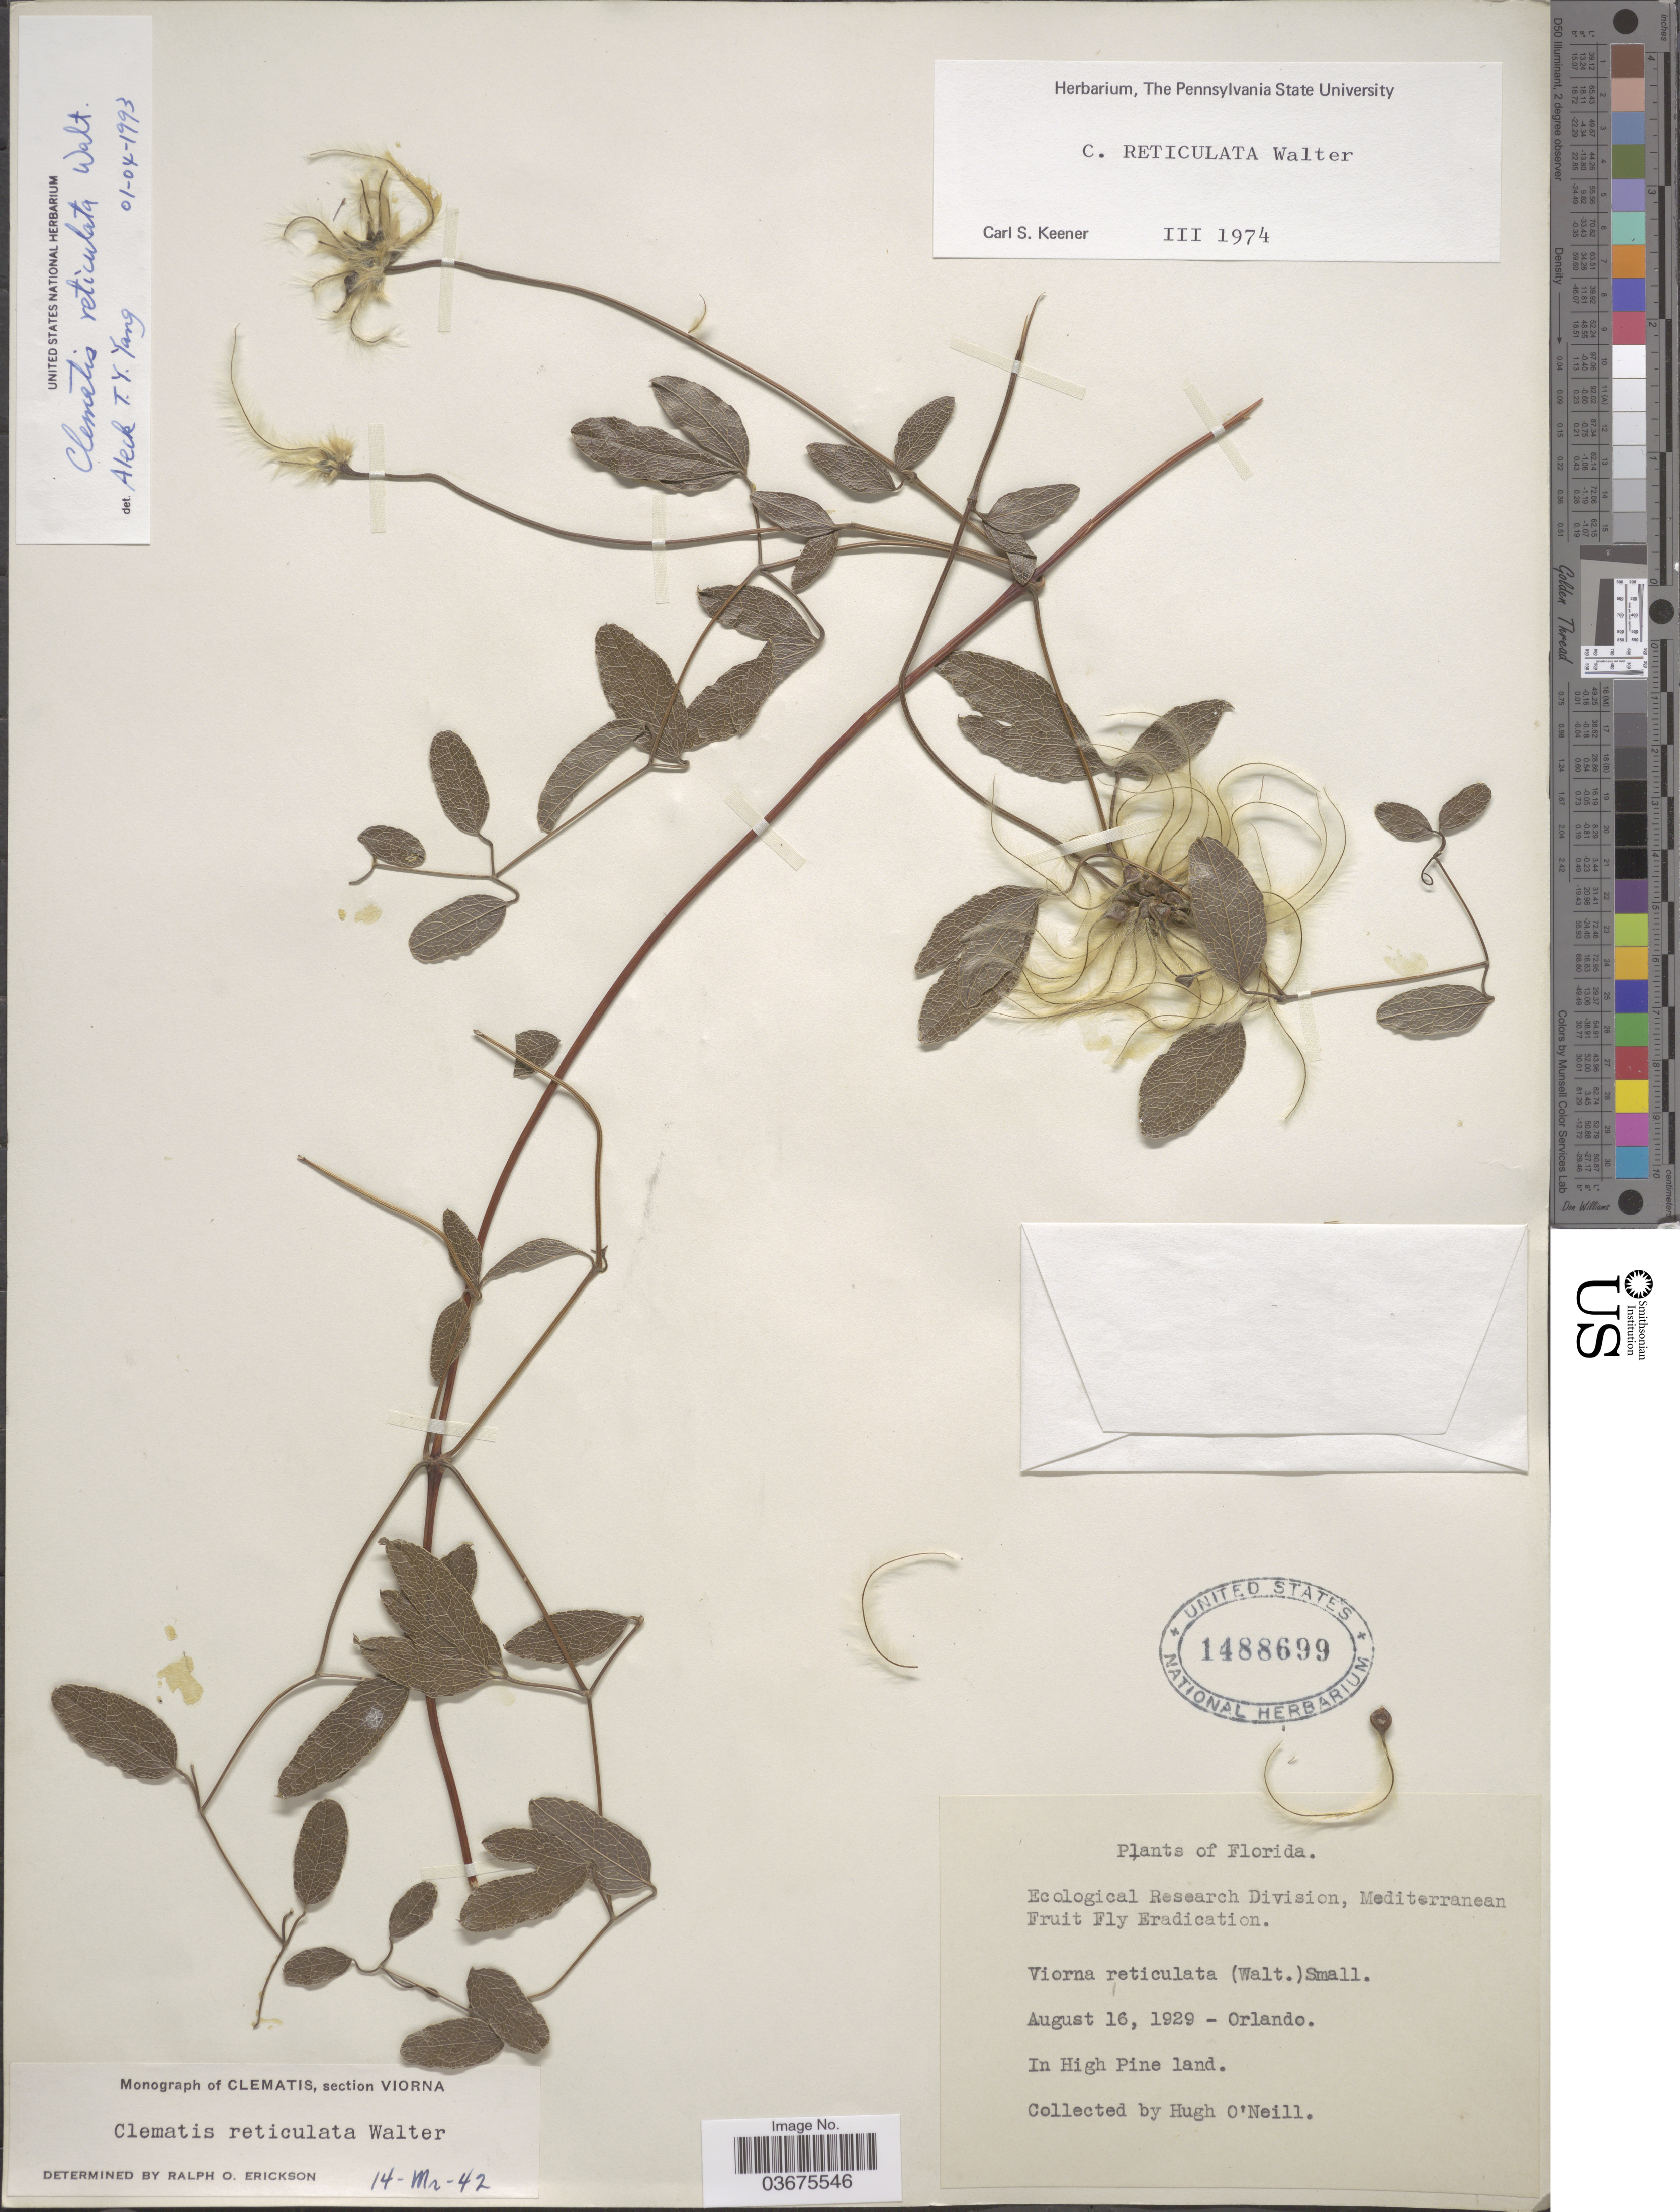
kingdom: Plantae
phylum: Tracheophyta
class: Magnoliopsida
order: Ranunculales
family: Ranunculaceae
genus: Clematis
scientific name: Clematis reticulata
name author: Walter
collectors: H. O'Neill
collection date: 1929-08-16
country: United States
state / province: Florida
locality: Orlando. In High Pine land.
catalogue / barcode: US 1488699